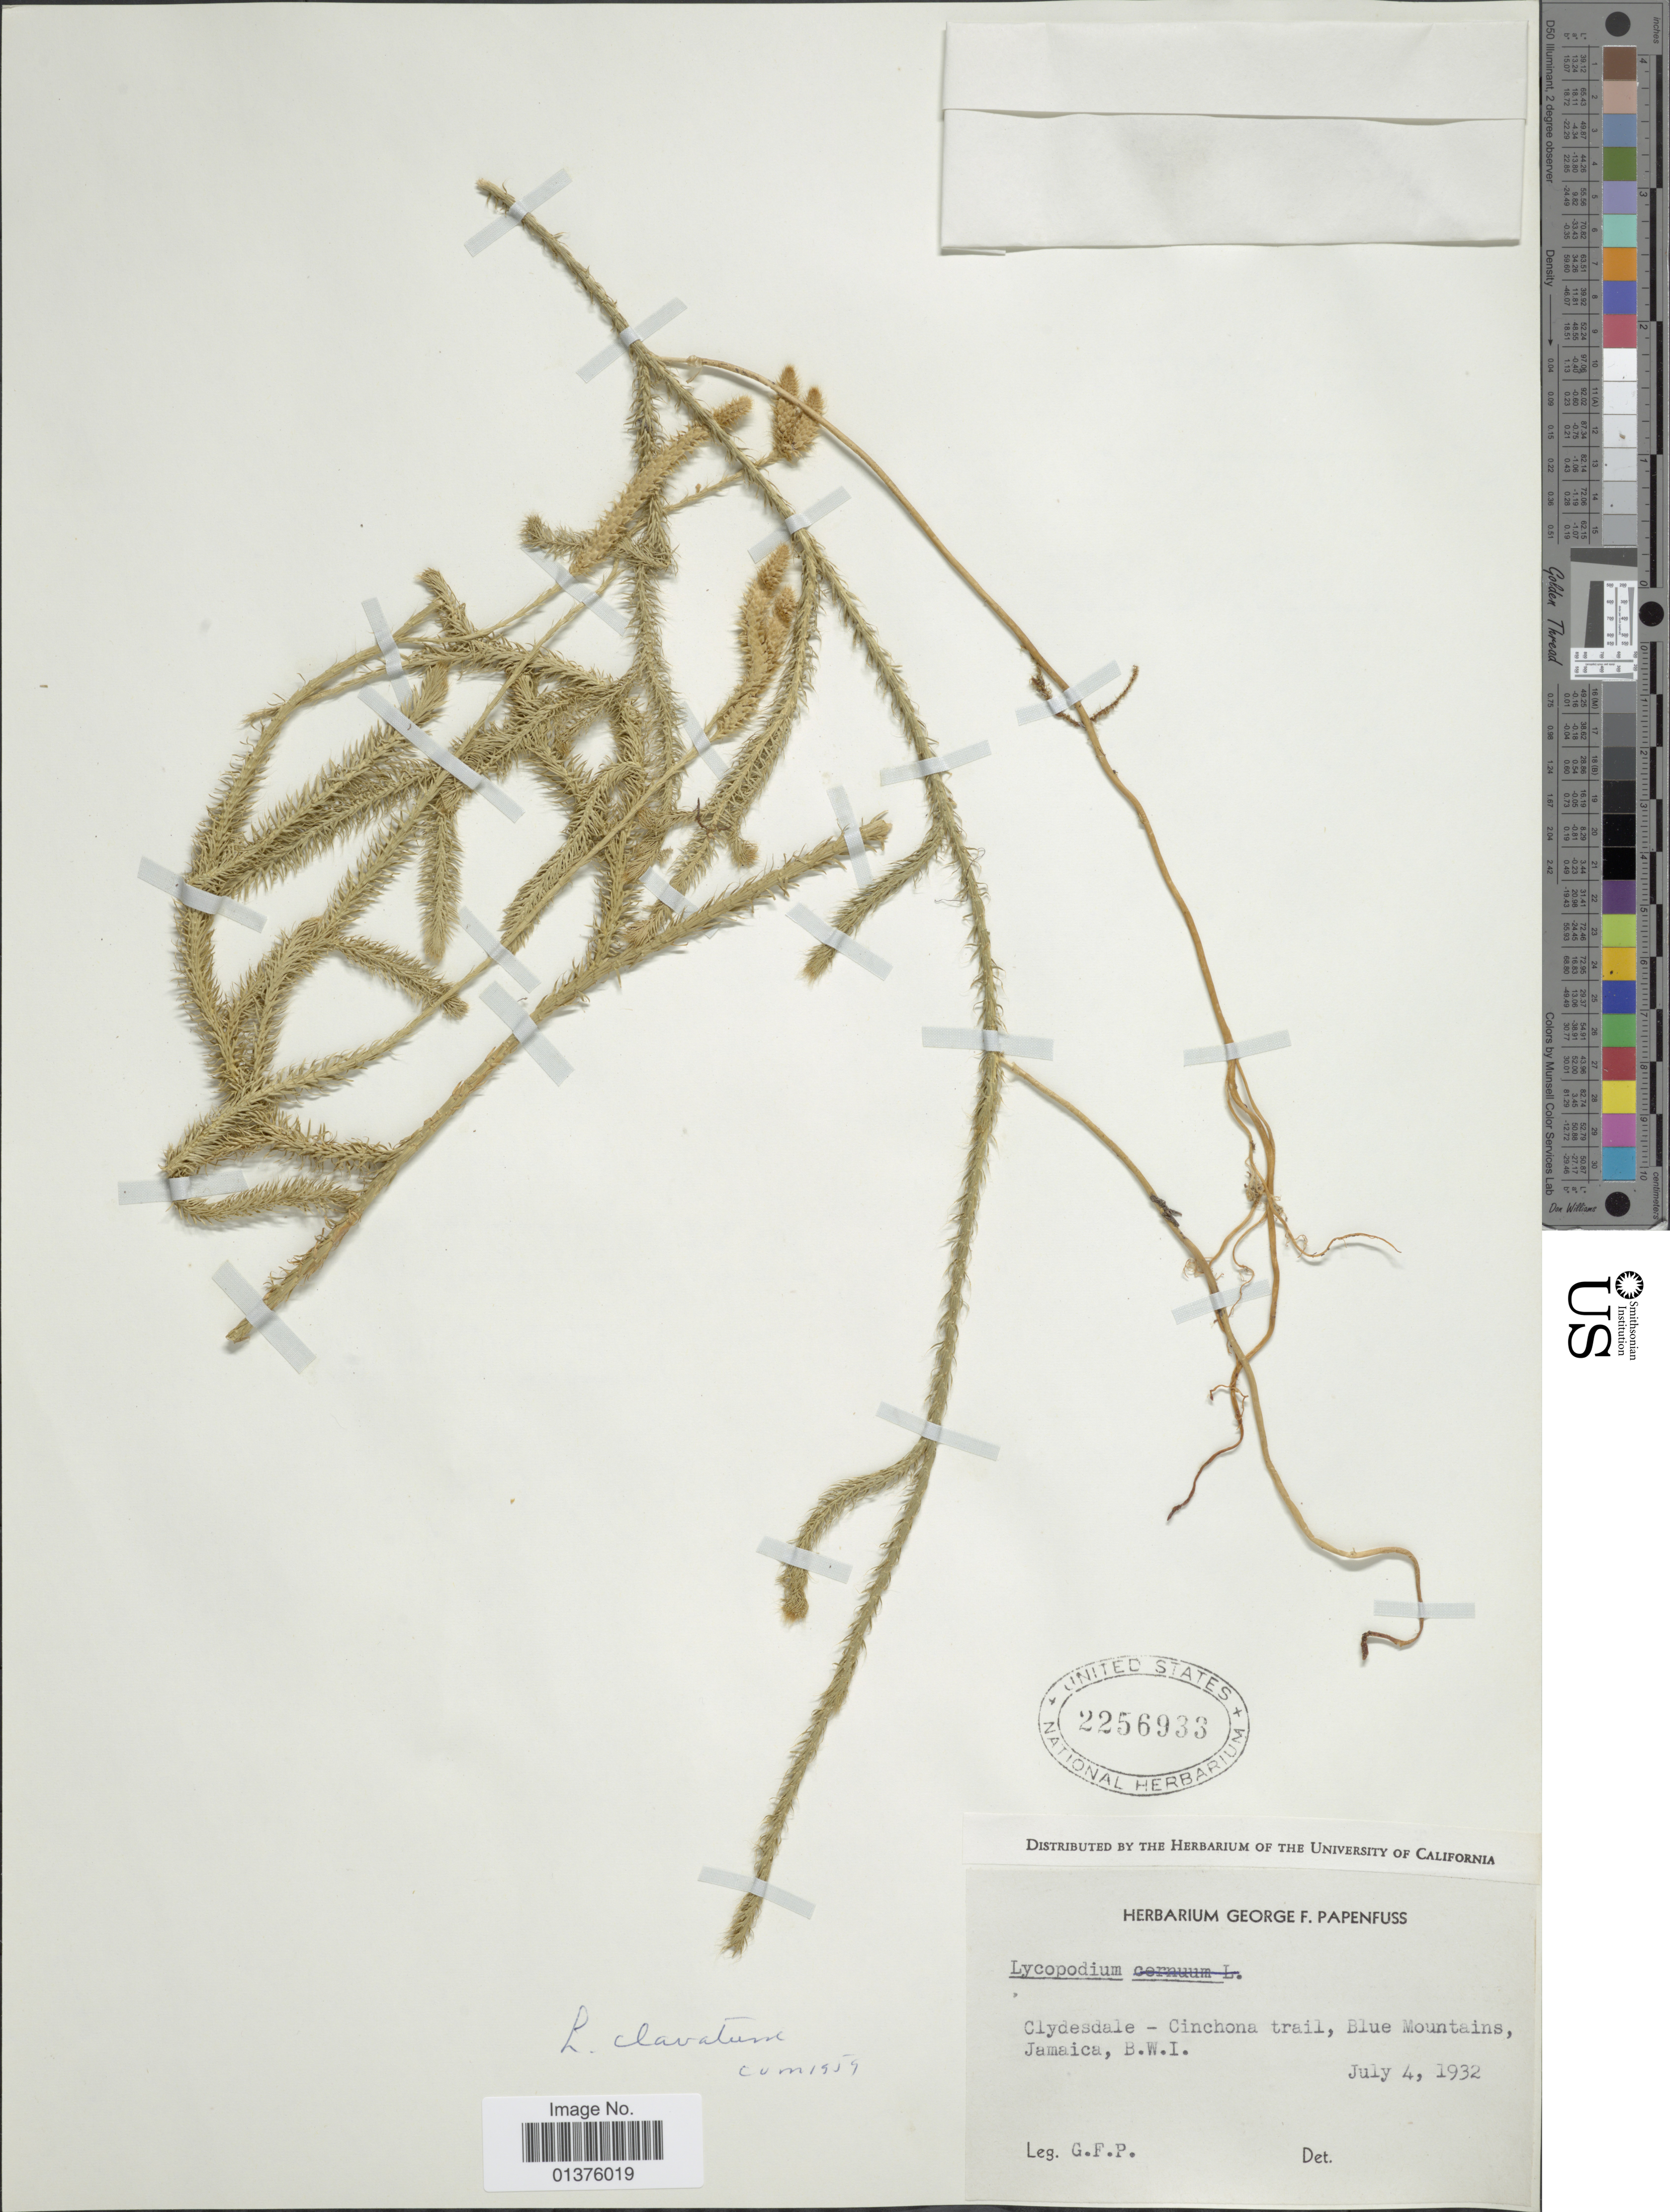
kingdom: Plantae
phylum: Tracheophyta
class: Lycopodiopsida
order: Lycopodiales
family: Lycopodiaceae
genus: Lycopodium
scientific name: Lycopodium clavatum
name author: L.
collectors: G. Papenfuss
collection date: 1932-07-04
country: Jamaica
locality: Clydesdale-Cinchona trail, Blue Mountains, B.W.I.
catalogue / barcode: US 2256933